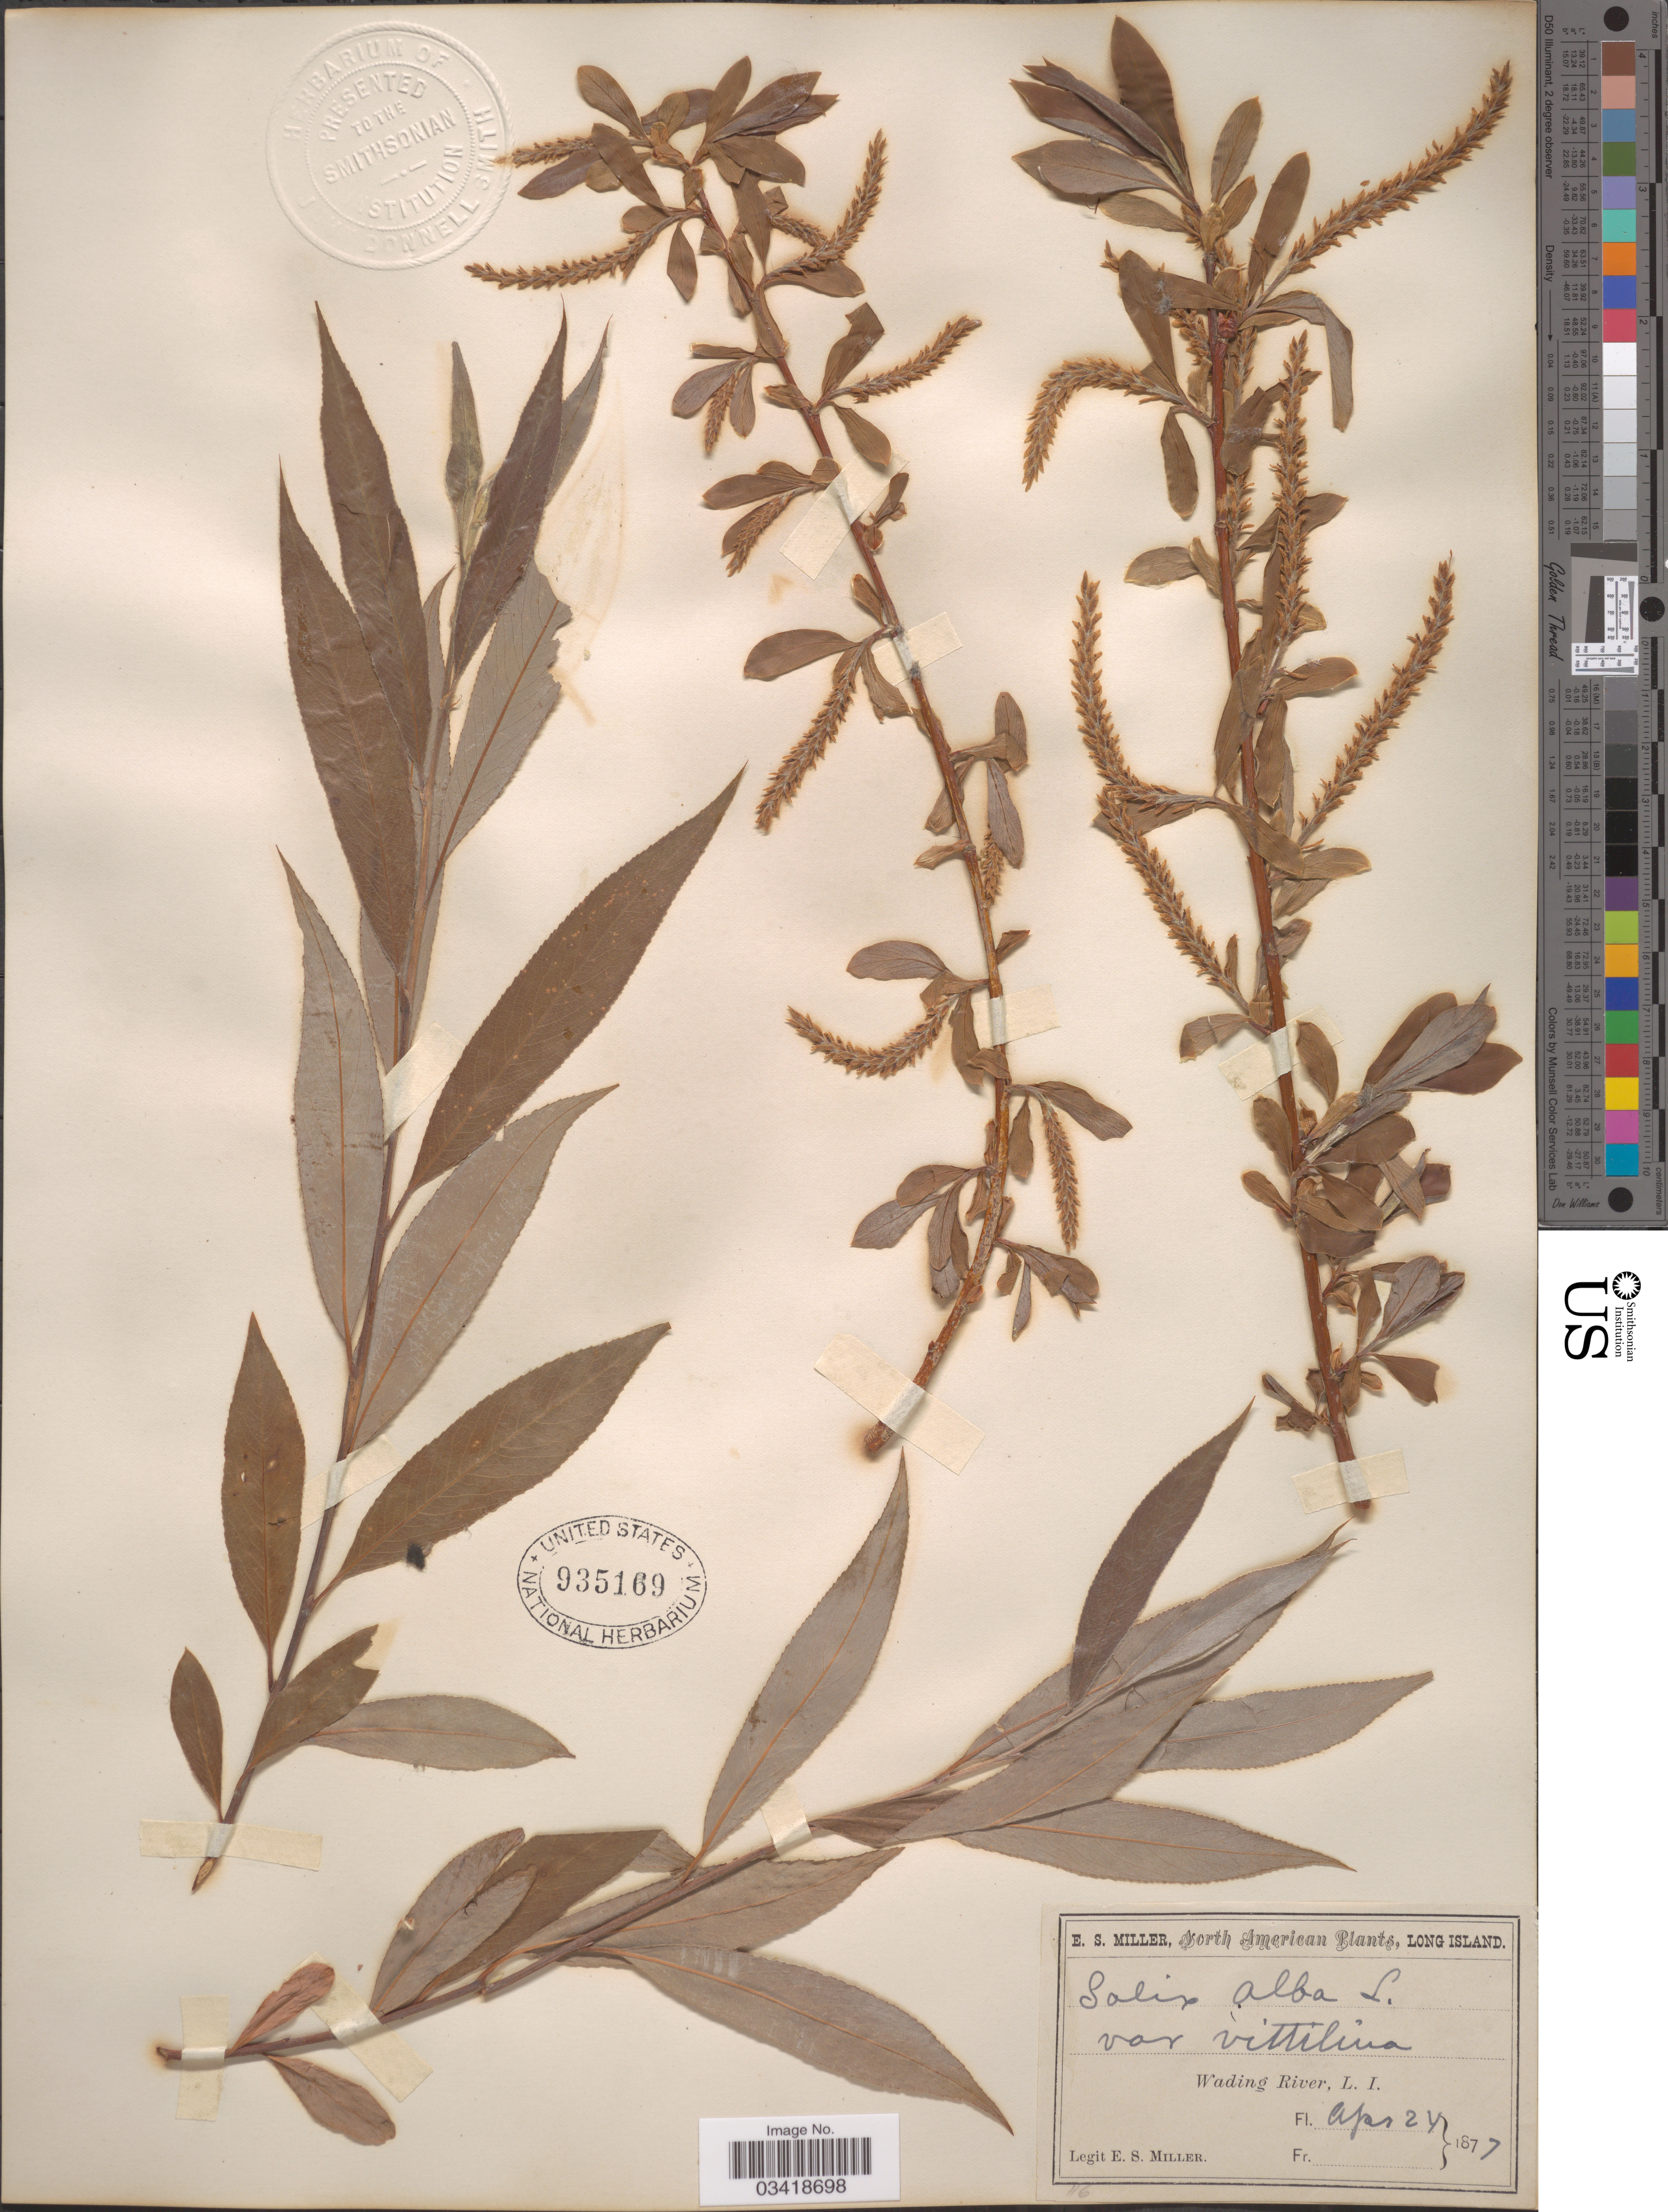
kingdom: Plantae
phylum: Tracheophyta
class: Magnoliopsida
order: Malpighiales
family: Salicaceae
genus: Salix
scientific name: Salix alba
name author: L.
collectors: E. S. Miller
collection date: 1877-04-24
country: United States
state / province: New York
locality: Wading River, Long Island.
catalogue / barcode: US 935169